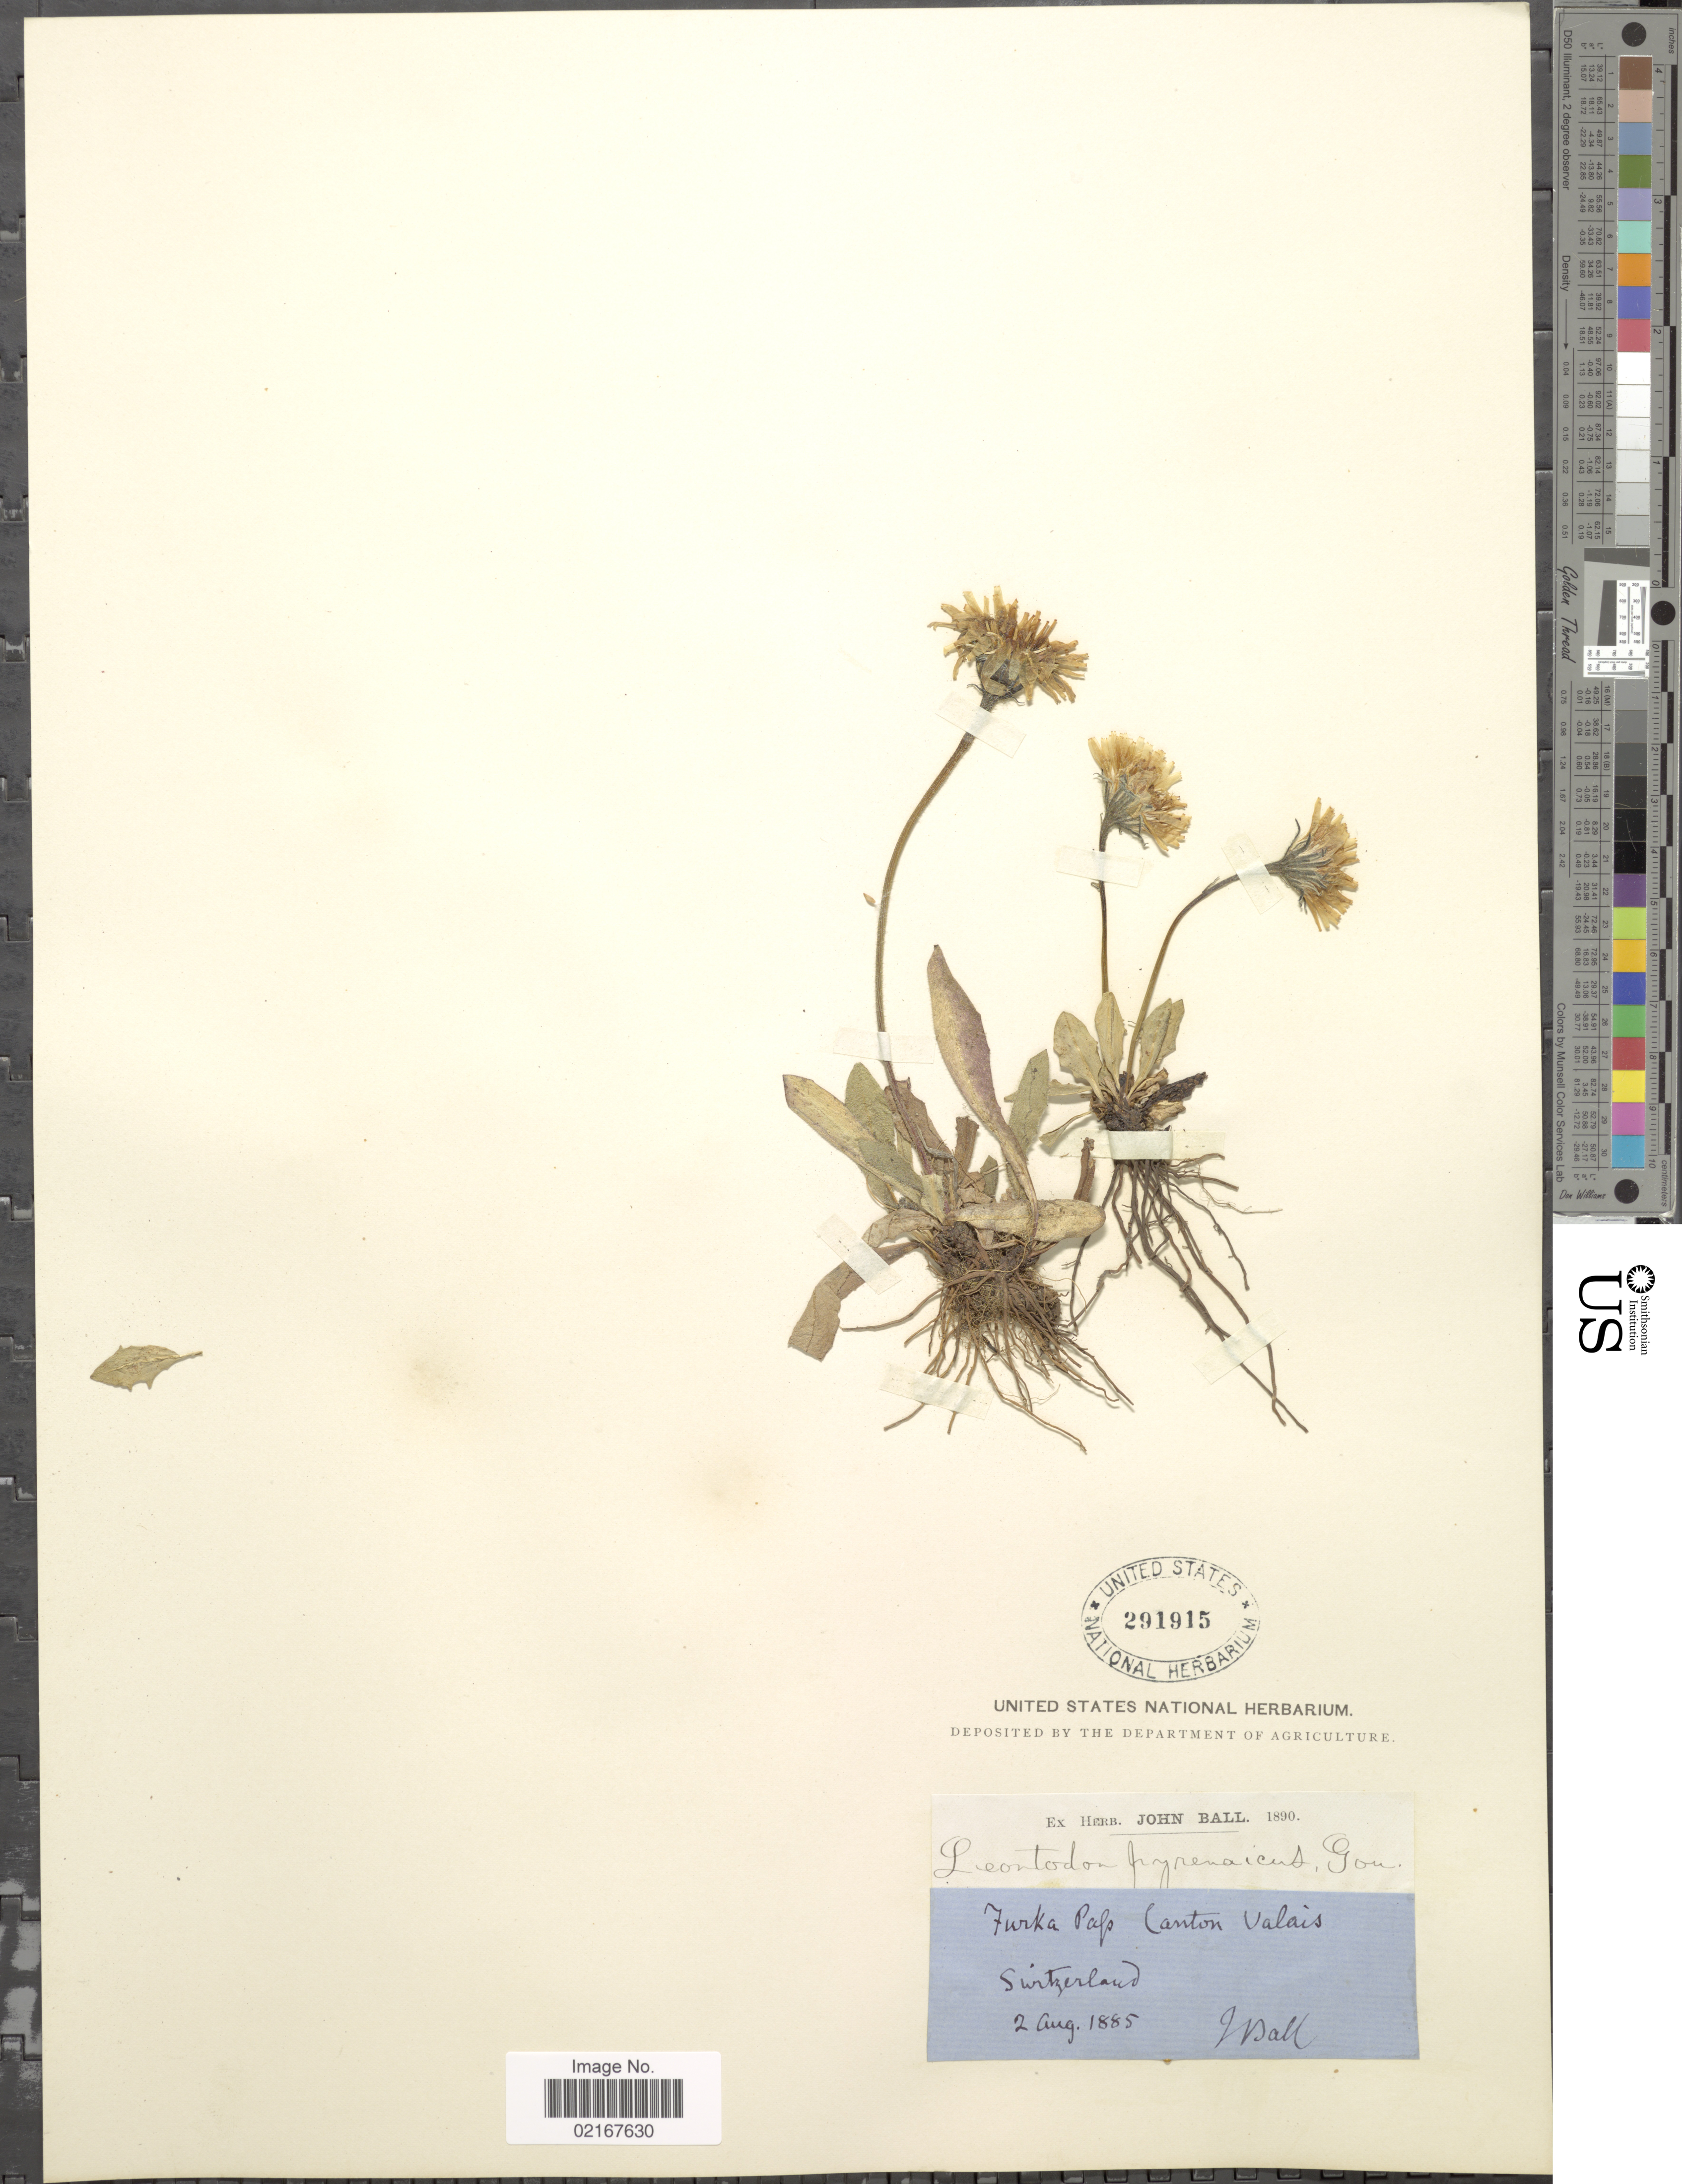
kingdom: Plantae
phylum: Tracheophyta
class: Magnoliopsida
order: Asterales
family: Asteraceae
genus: Scorzoneroides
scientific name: Scorzoneroides pyrenaica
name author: (Gouan) Holub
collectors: J. Ball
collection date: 1885-08-02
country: Switzerland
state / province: Valais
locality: Furka Pass, canton Valais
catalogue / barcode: US 291915